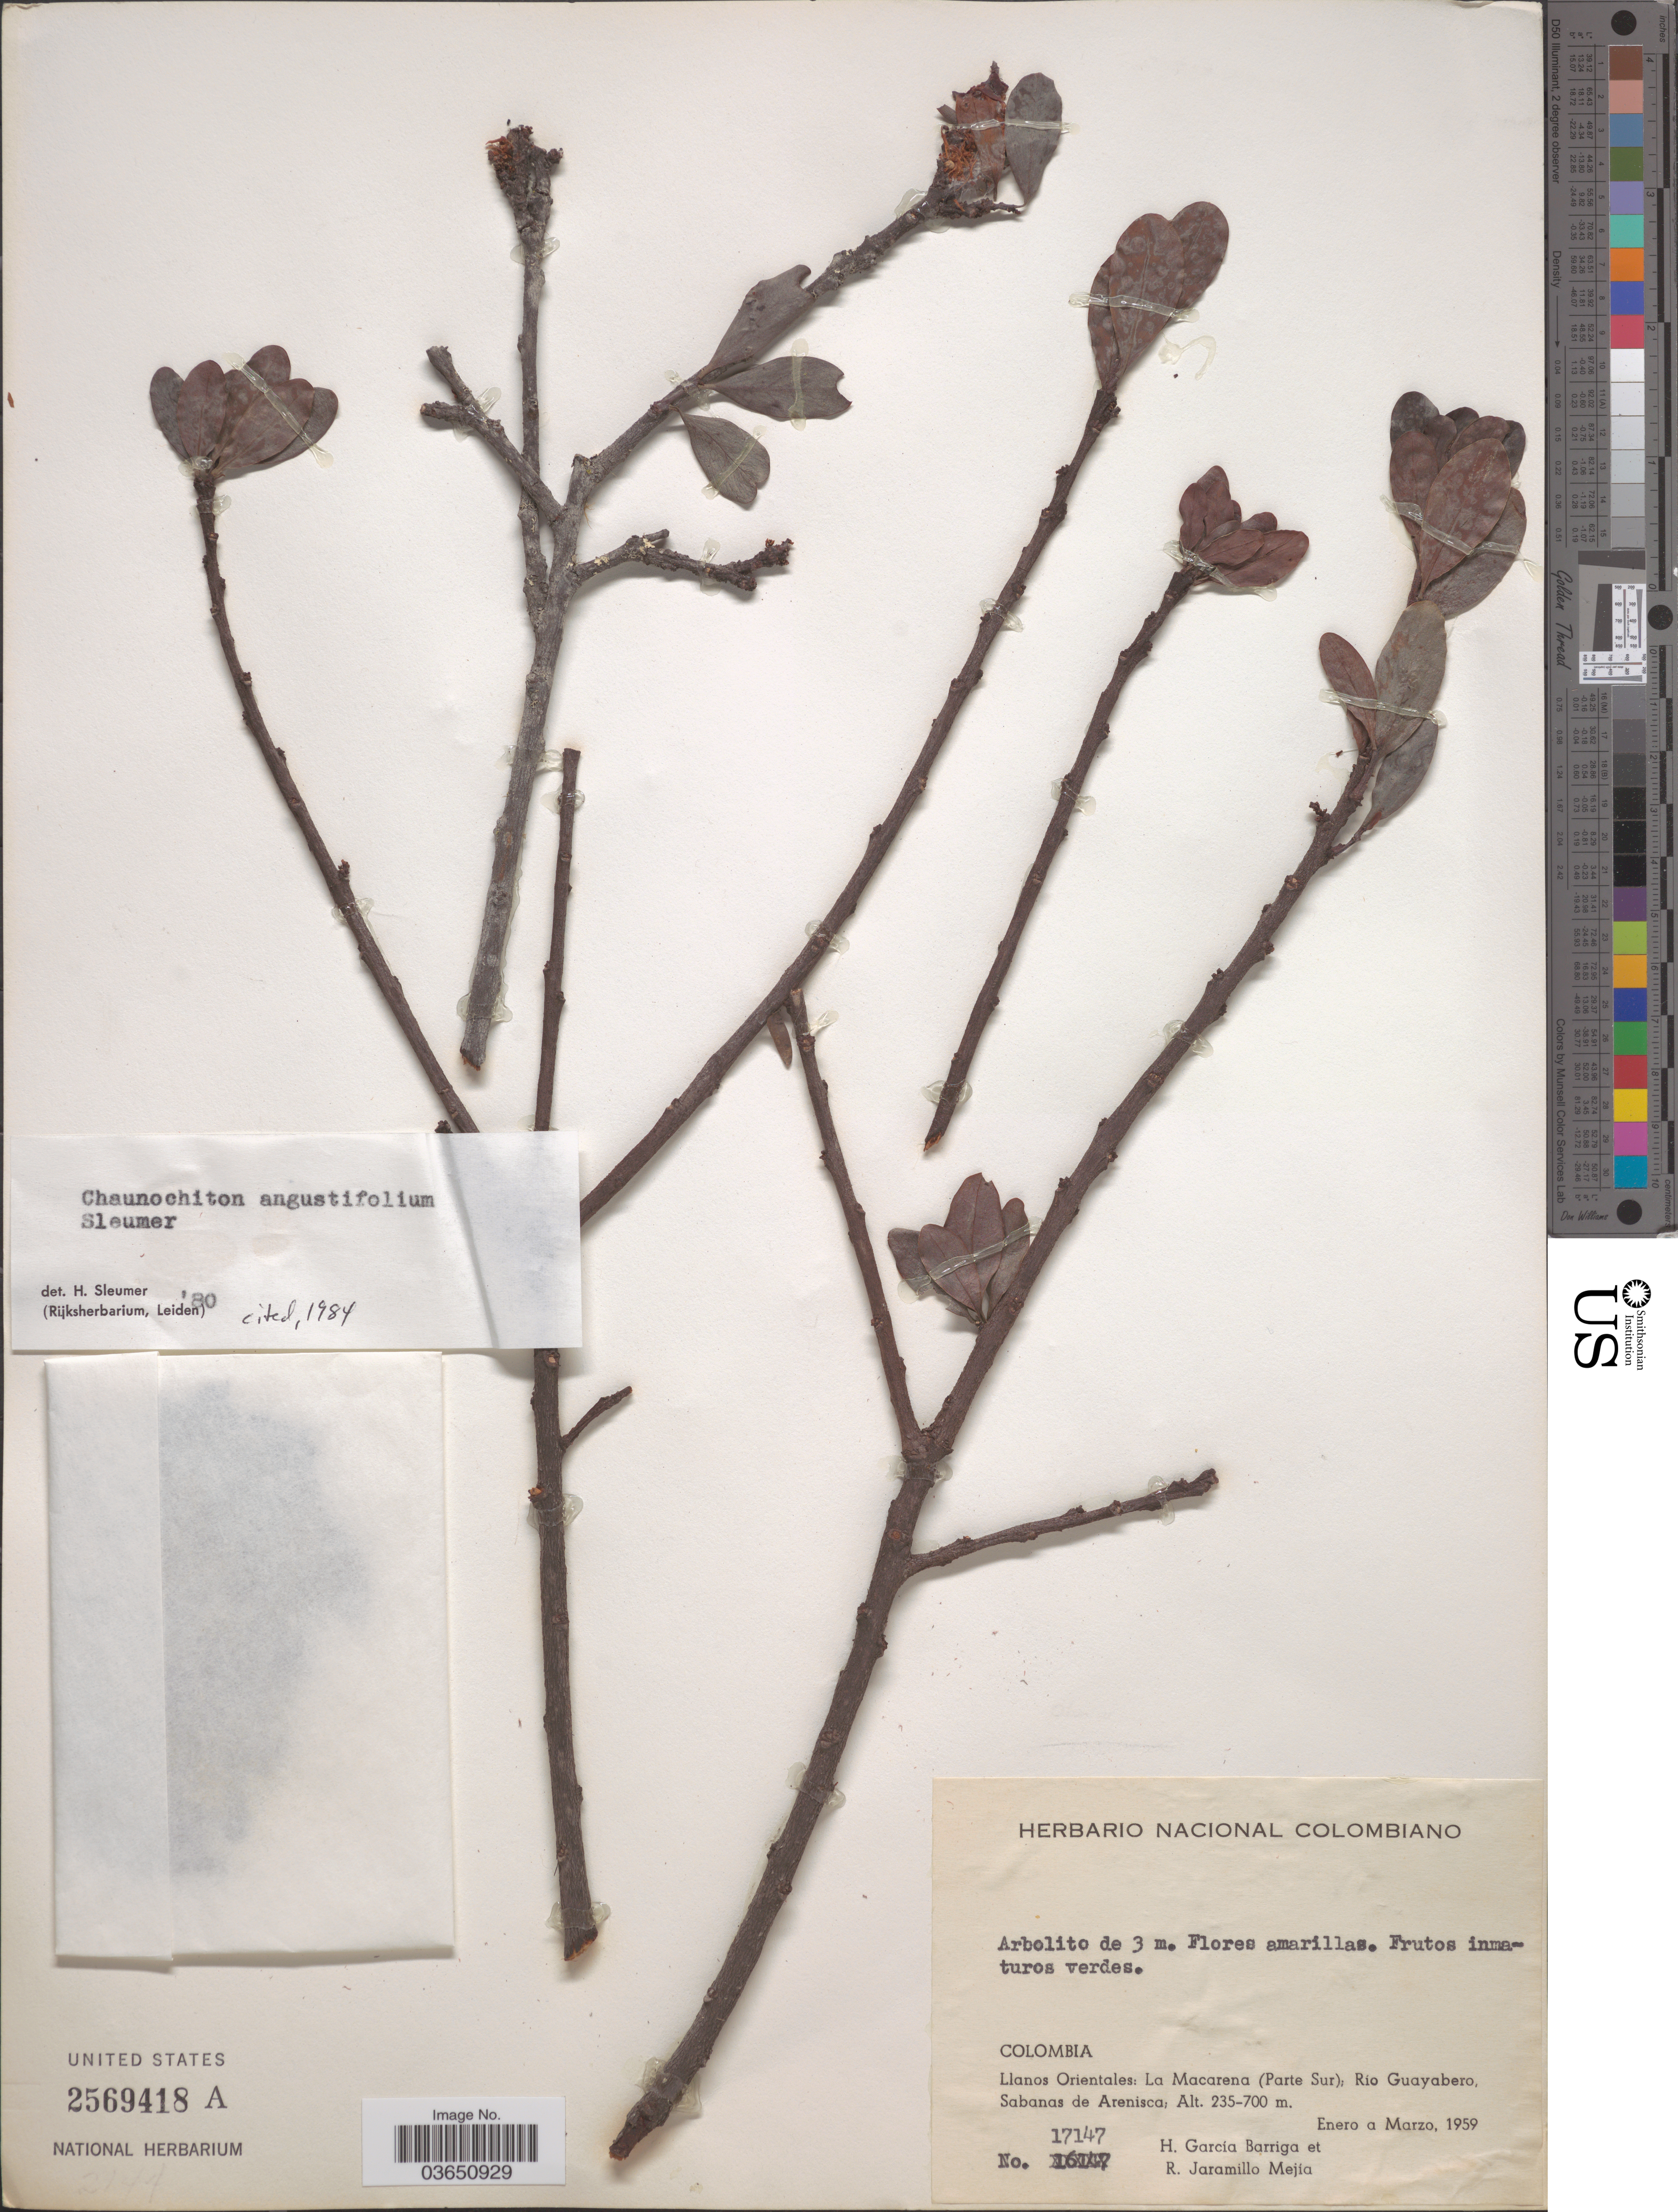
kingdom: Plantae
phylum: Tracheophyta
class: Magnoliopsida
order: Santalales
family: Aptandraceae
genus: Chaunochiton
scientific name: Chaunochiton angustifolium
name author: Sleumer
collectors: H. García Barriga & R. Jaramillo M.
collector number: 17147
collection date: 1959-01/1959-03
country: Colombia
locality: Llanos Orientales: La Macarena (Parte Sur); Río Guayabero, Sabanas de Arenisca.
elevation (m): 235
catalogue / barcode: US 2569418A